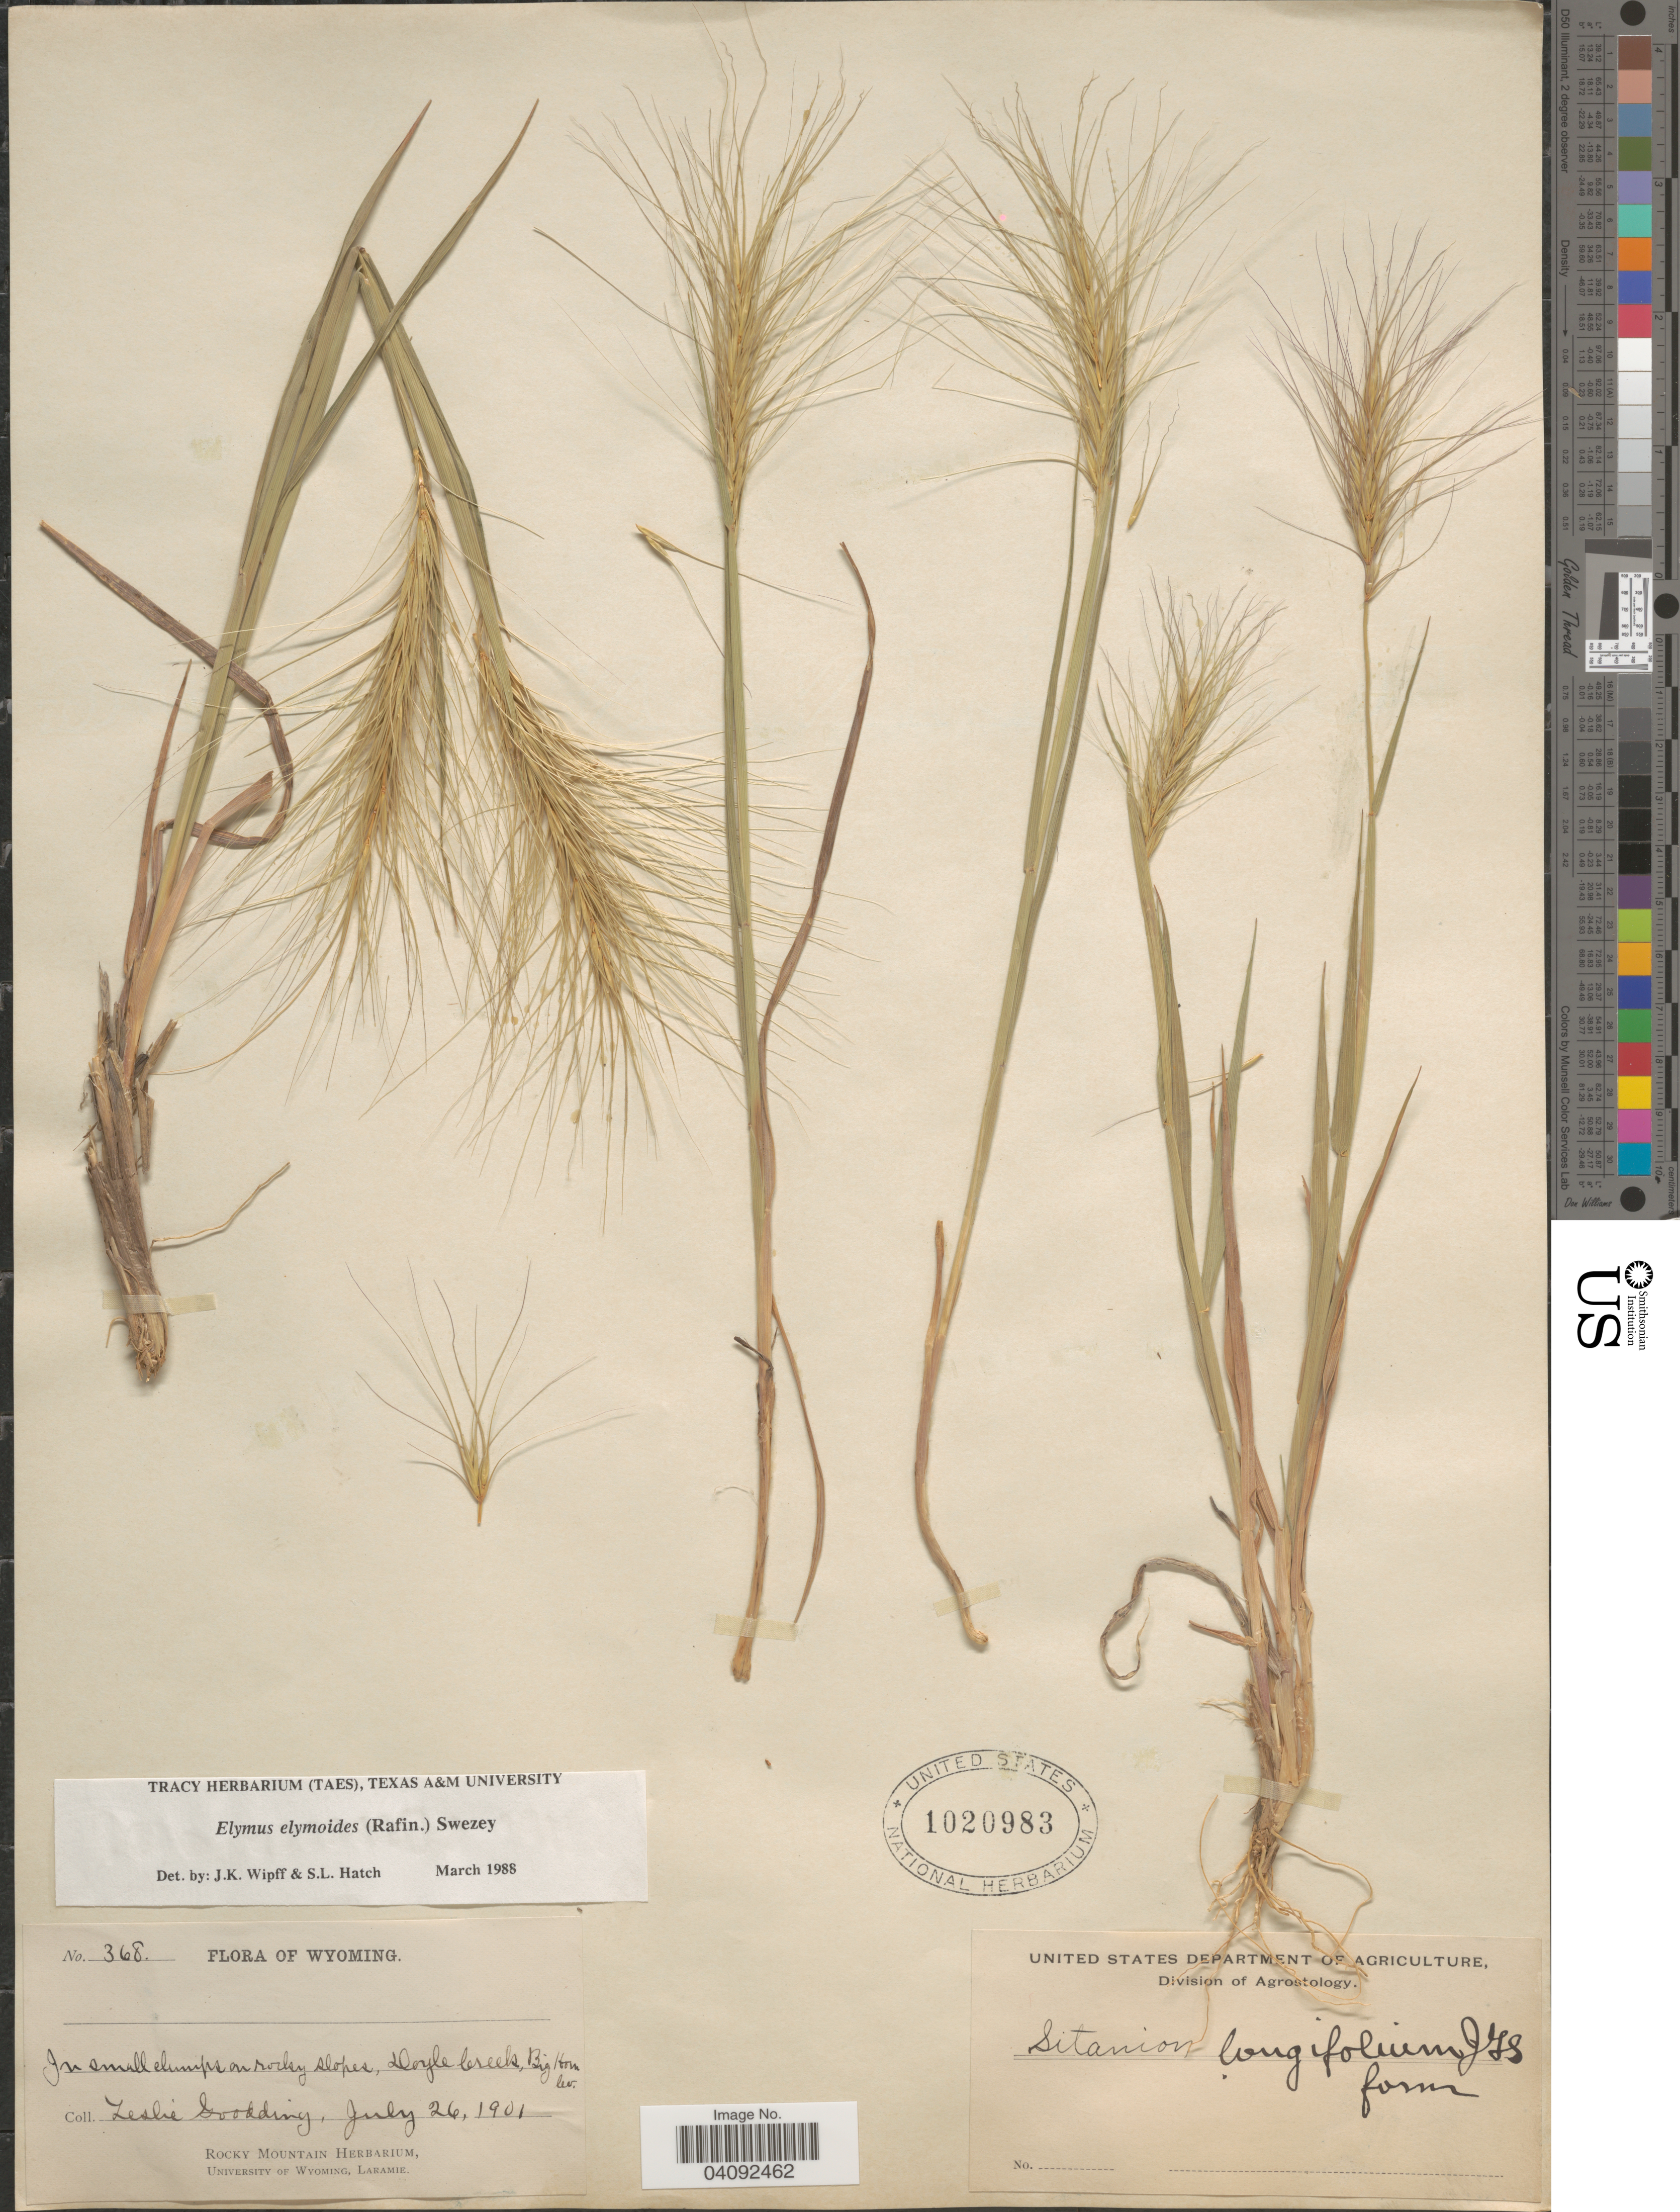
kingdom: Plantae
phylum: Tracheophyta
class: Liliopsida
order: Poales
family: Poaceae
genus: Elymus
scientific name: Elymus elymoides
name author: (Raf.) Swezey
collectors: L. N. Goodding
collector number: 368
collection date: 1901-07-26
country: United States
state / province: Wyoming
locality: Doyle Creek, Big Horn Co.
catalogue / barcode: US 1020983